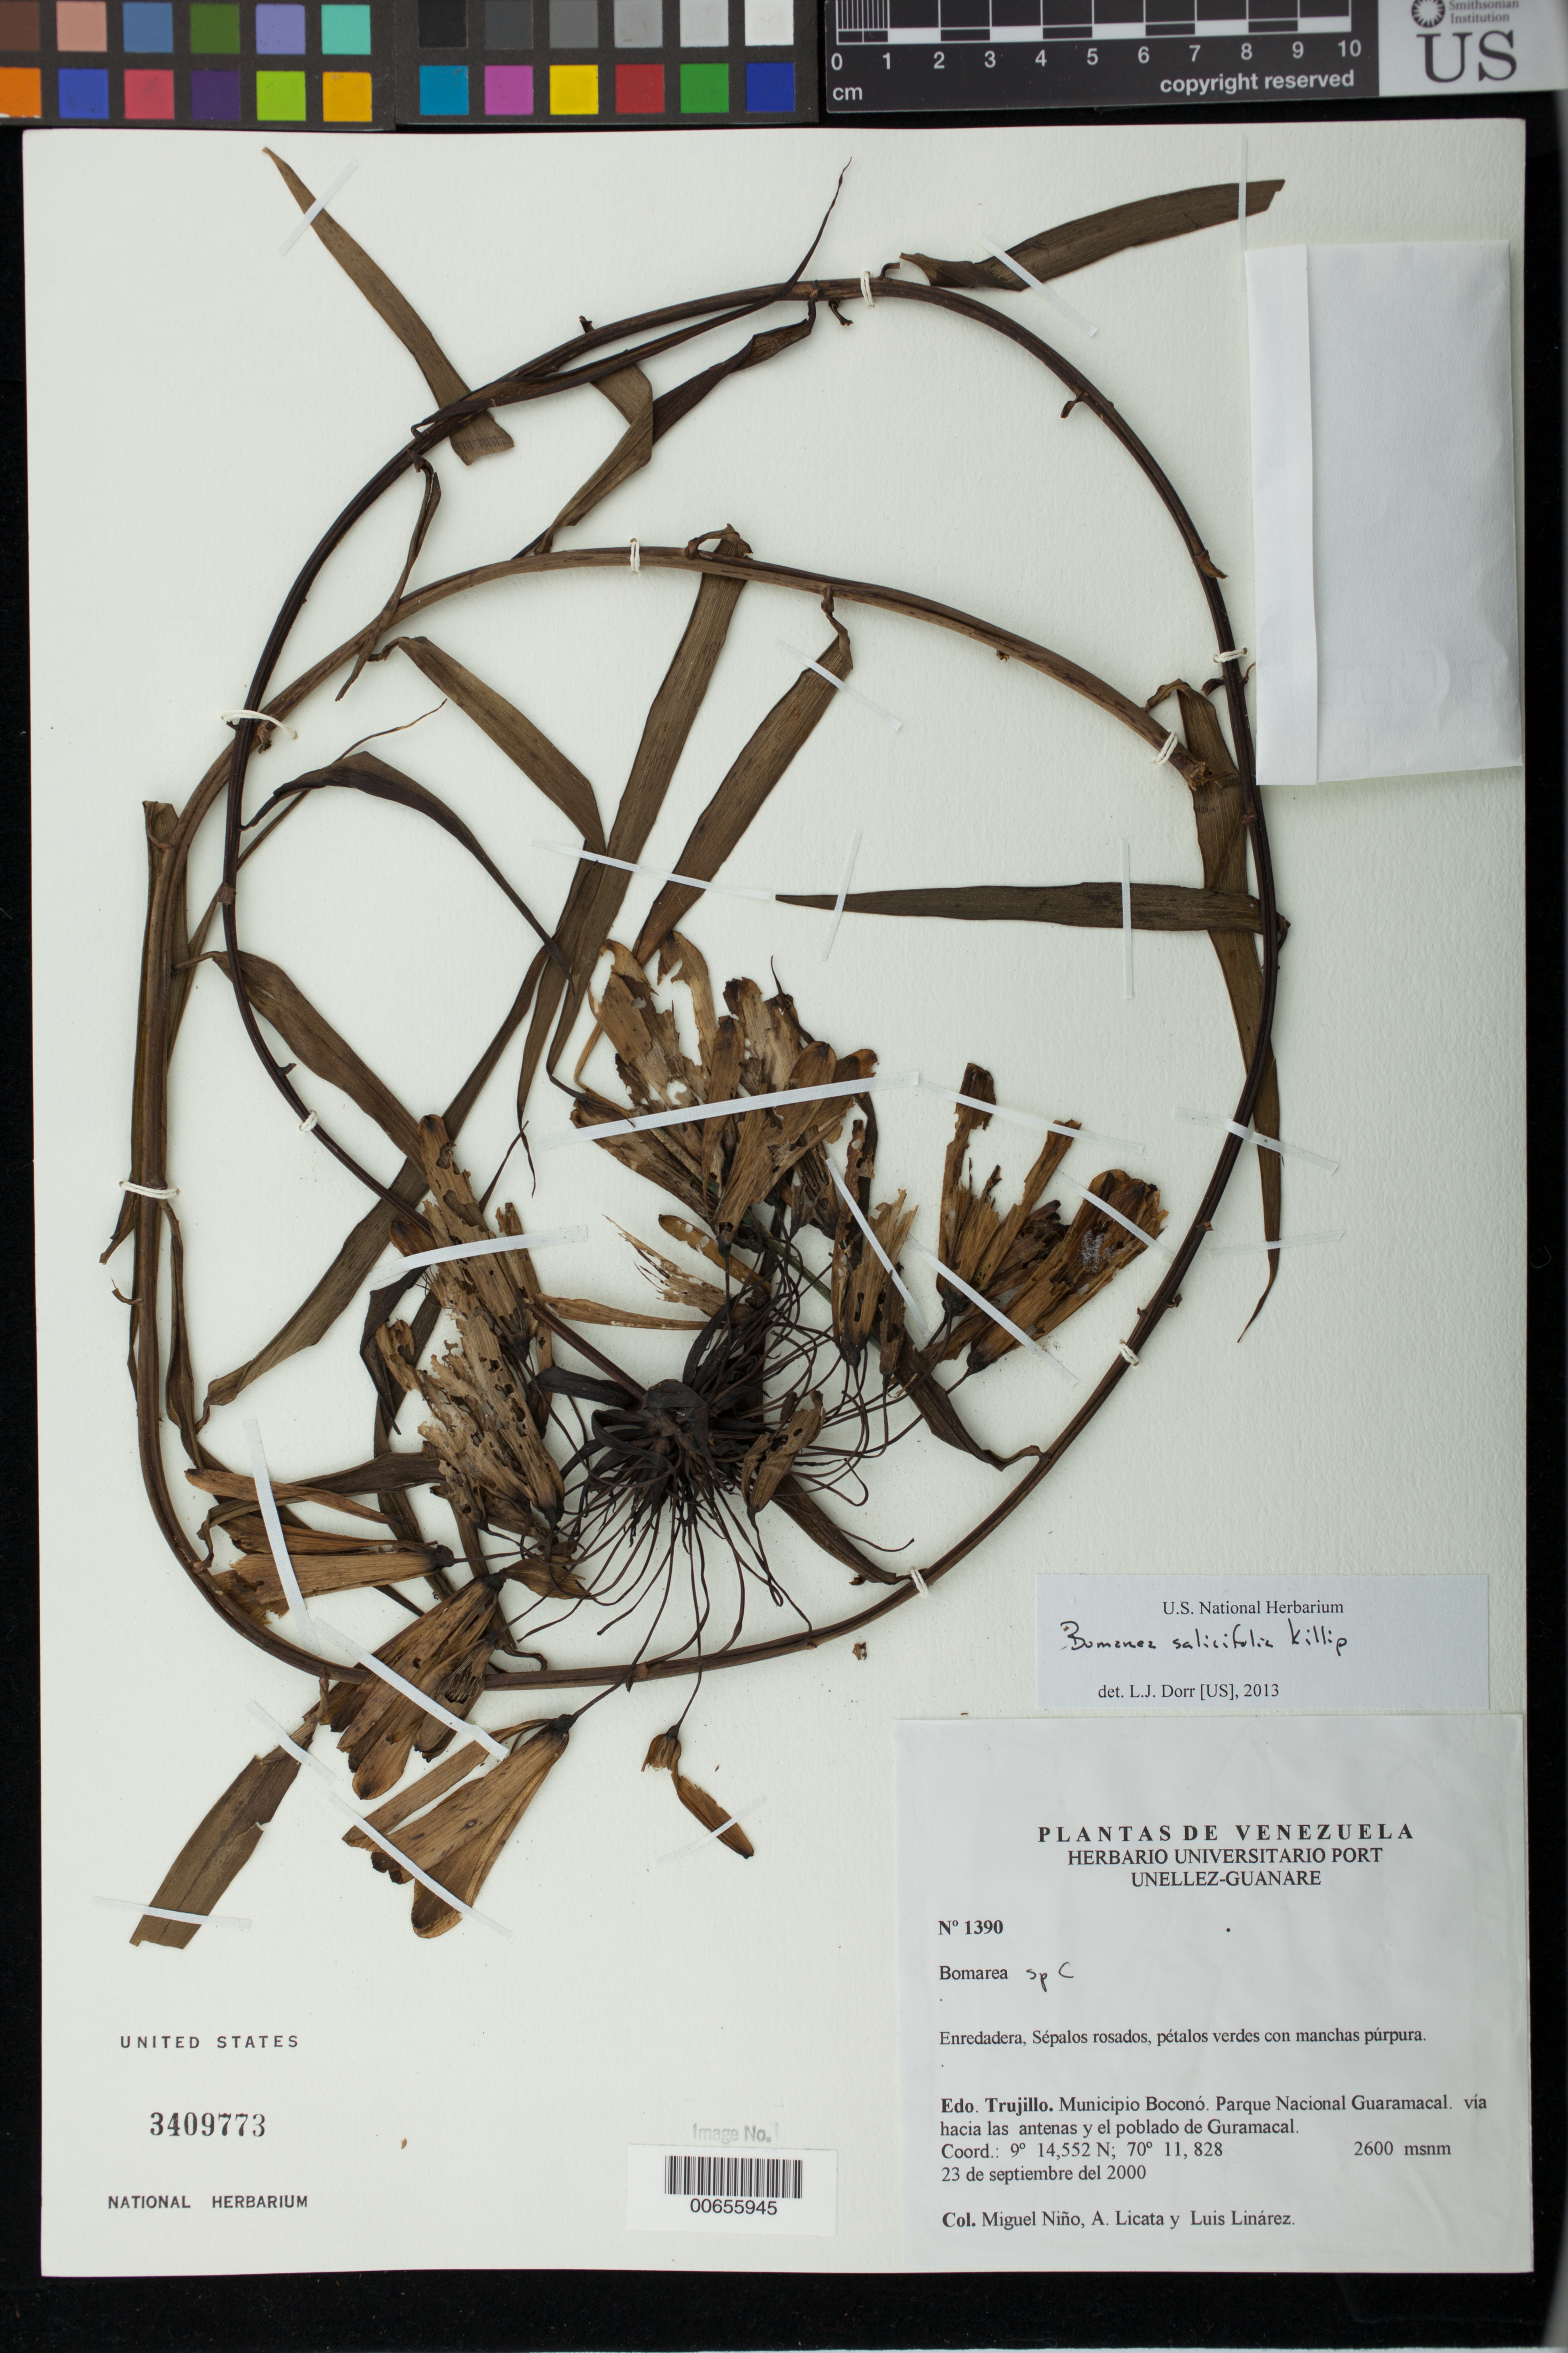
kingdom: Plantae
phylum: Tracheophyta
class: Liliopsida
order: Liliales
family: Alstroemeriaceae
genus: Bomarea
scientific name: Bomarea salicifolia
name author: Killip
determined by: Dorr, L. J., (BOT), Smithsonian Institution - National Museum of Natural History (UNITED STATES)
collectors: S. M. Niño, A. Licata & L. Linárez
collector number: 1390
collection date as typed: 23 Sep 2000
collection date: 2000-09-23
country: Venezuela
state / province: Trujillo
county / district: Boconó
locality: Parque Nacional Guaramacal, vía hacia las antenas y el poblado de Guaramacal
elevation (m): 2600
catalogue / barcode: US 3409773